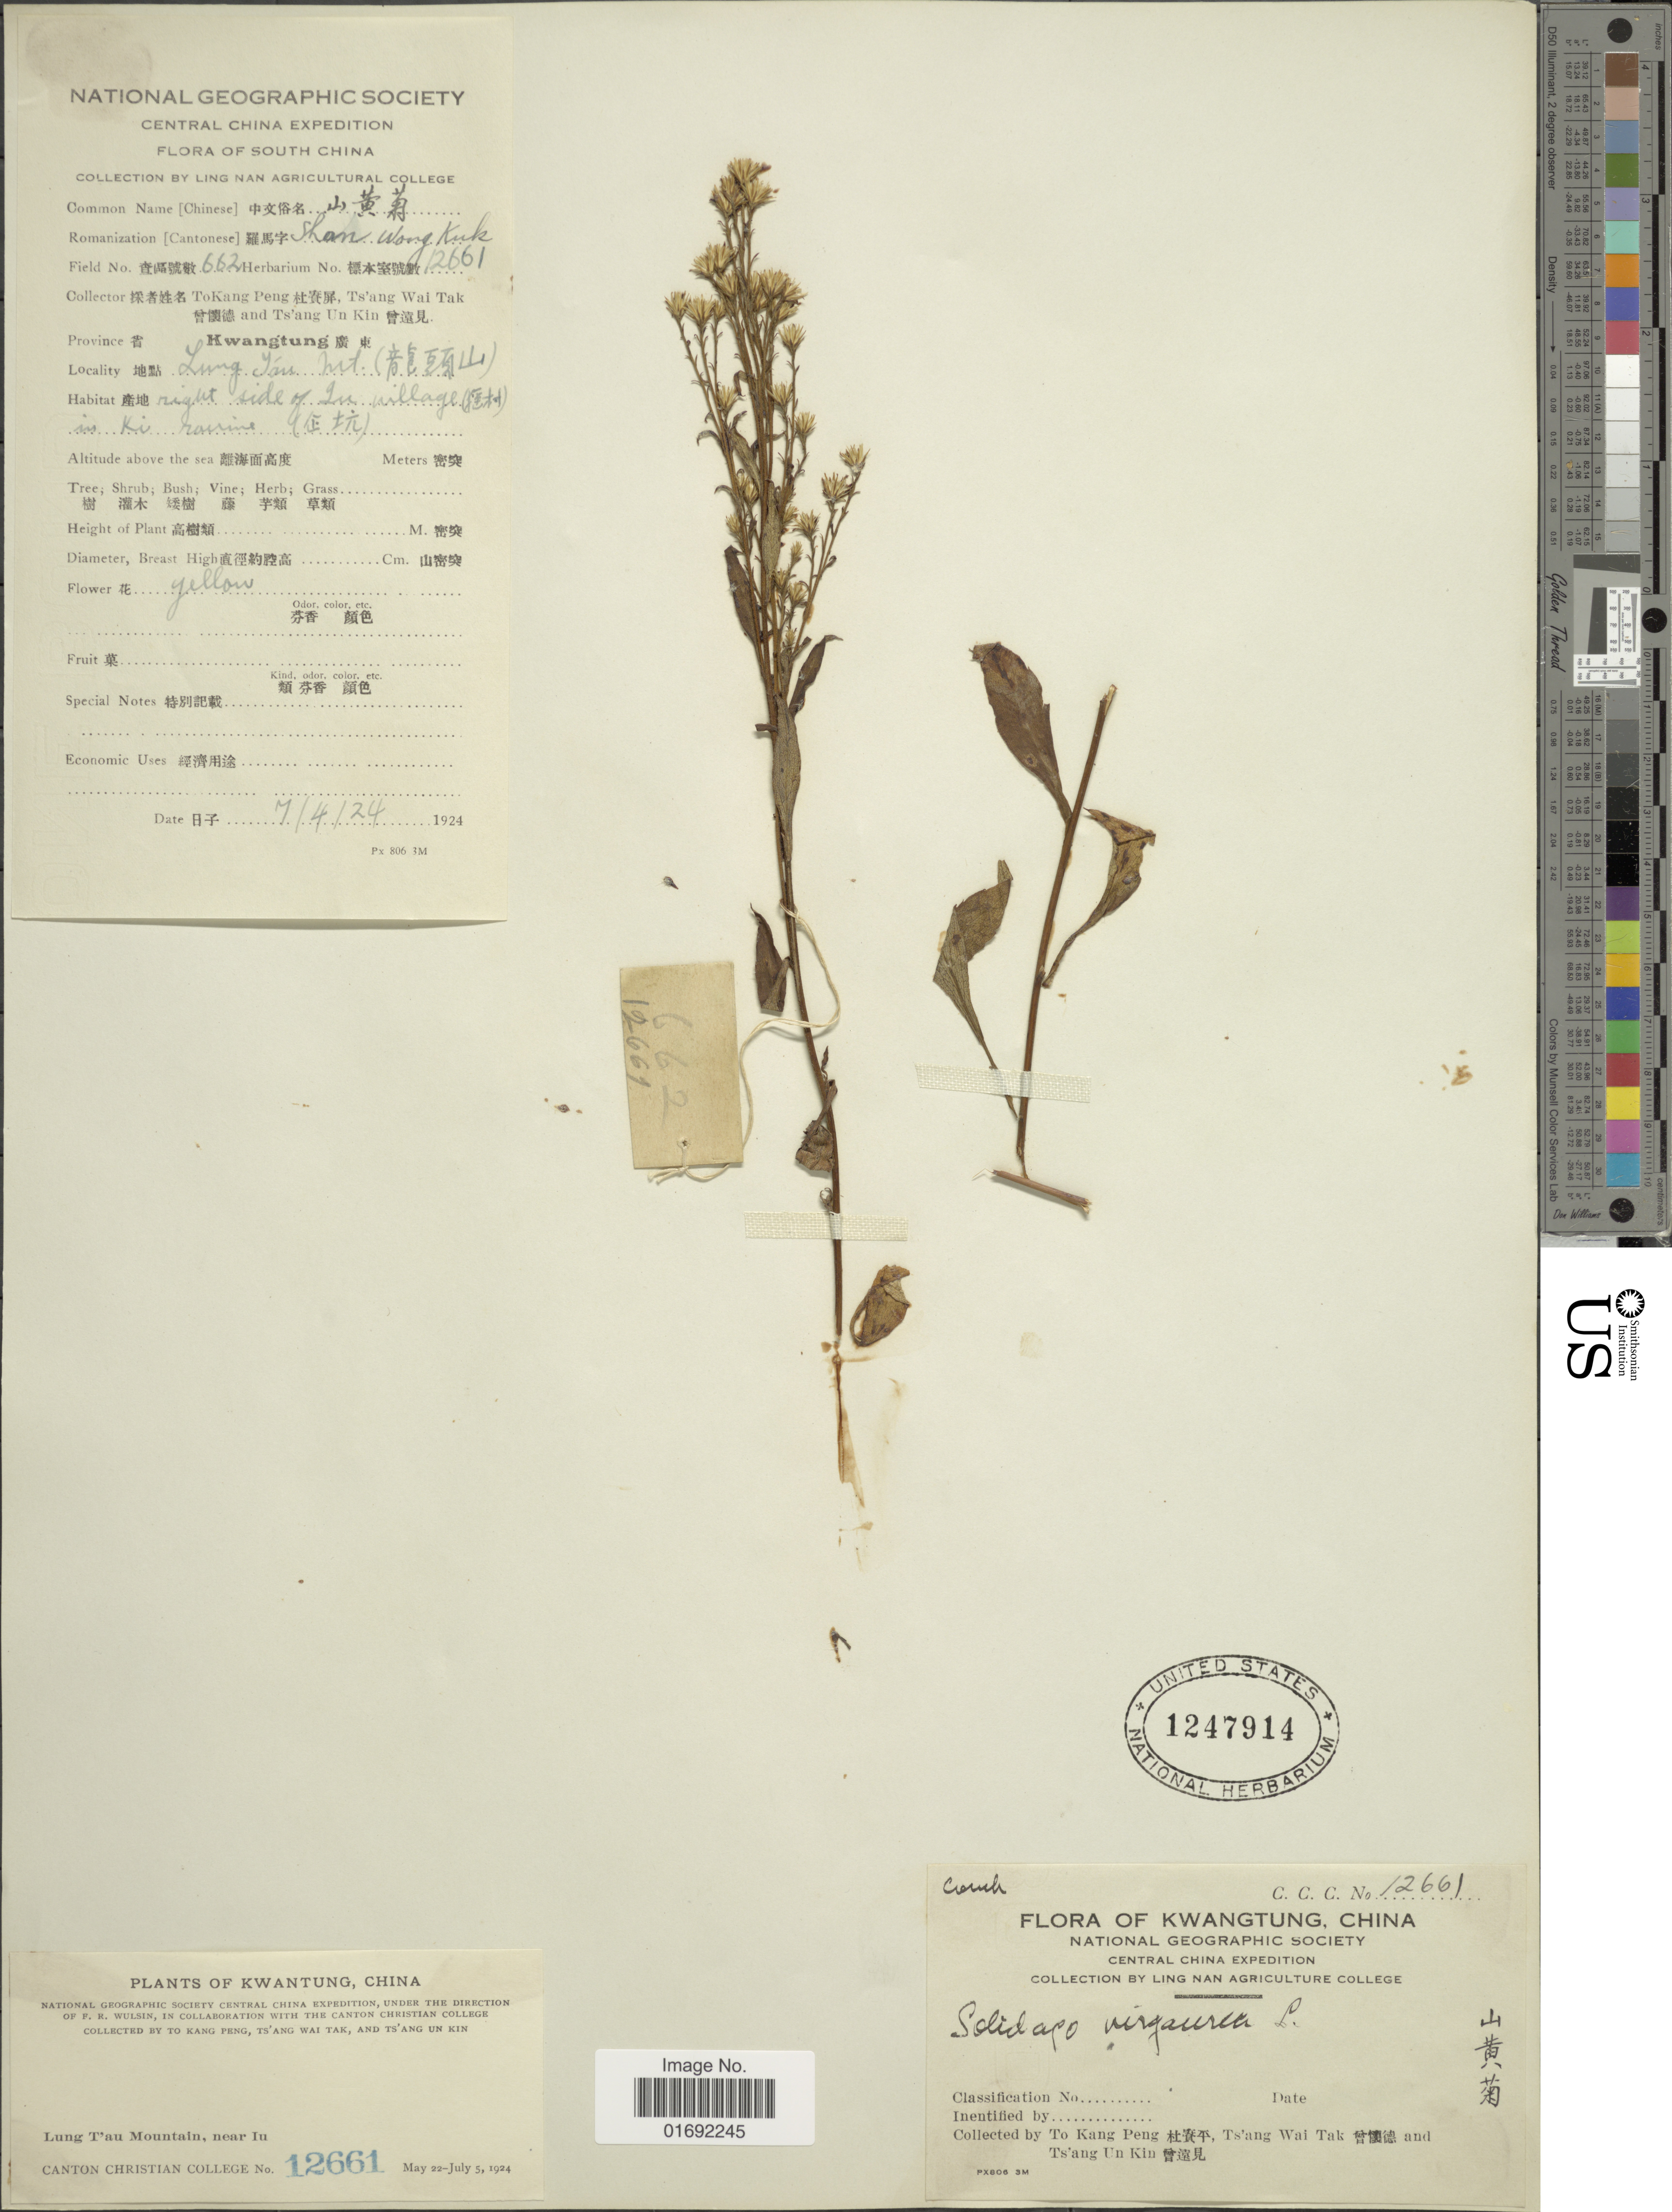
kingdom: Plantae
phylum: Tracheophyta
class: Magnoliopsida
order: Asterales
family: Asteraceae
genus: Solidago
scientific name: Solidago virgaurea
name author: L.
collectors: T. K. Peng, W. T. Tsang & U. K. Tsang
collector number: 12661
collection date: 1924-07-04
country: China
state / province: Guangdong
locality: South China, Province Kwangtung, Lung T'au Mountain, near Iu, right side of Iu village in Ki ravine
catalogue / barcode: US 1247914